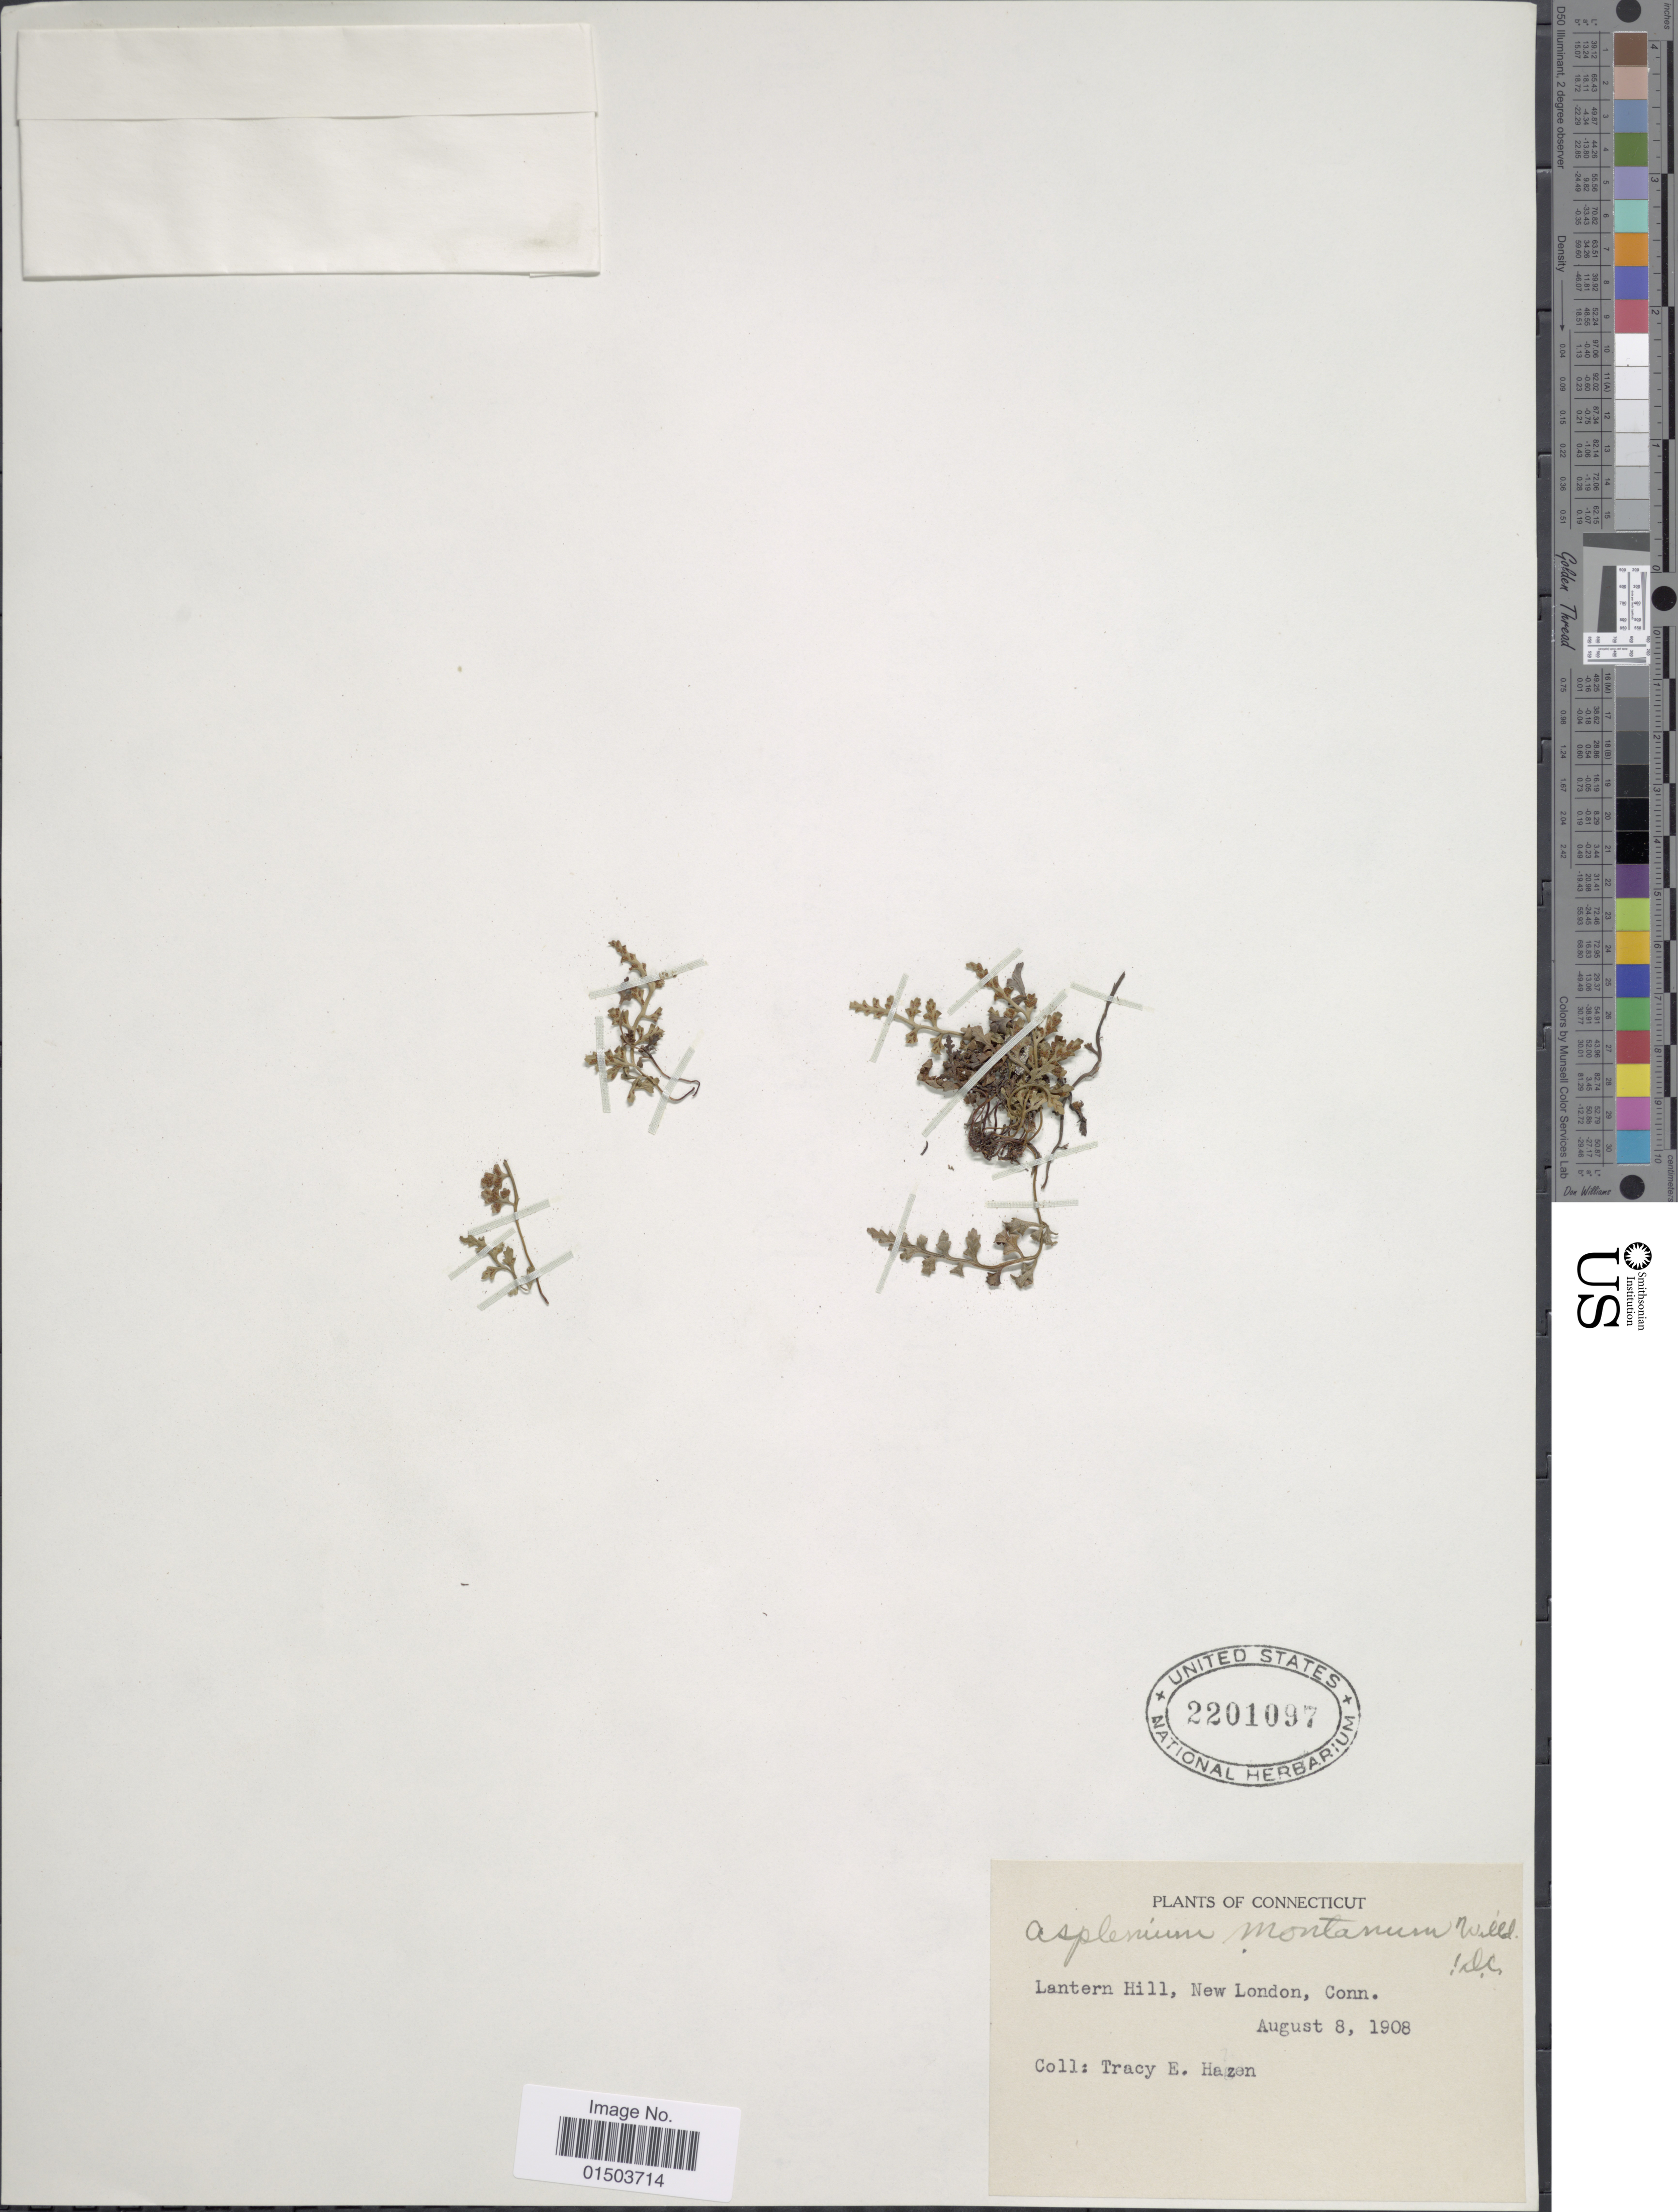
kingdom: Plantae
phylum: Tracheophyta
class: Polypodiopsida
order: Polypodiales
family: Aspleniaceae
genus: Asplenium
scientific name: Asplenium montanum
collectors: T. E. Hazen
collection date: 1908-08-08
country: United States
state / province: Connecticut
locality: Lantern Hill, New London.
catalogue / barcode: US 2201097